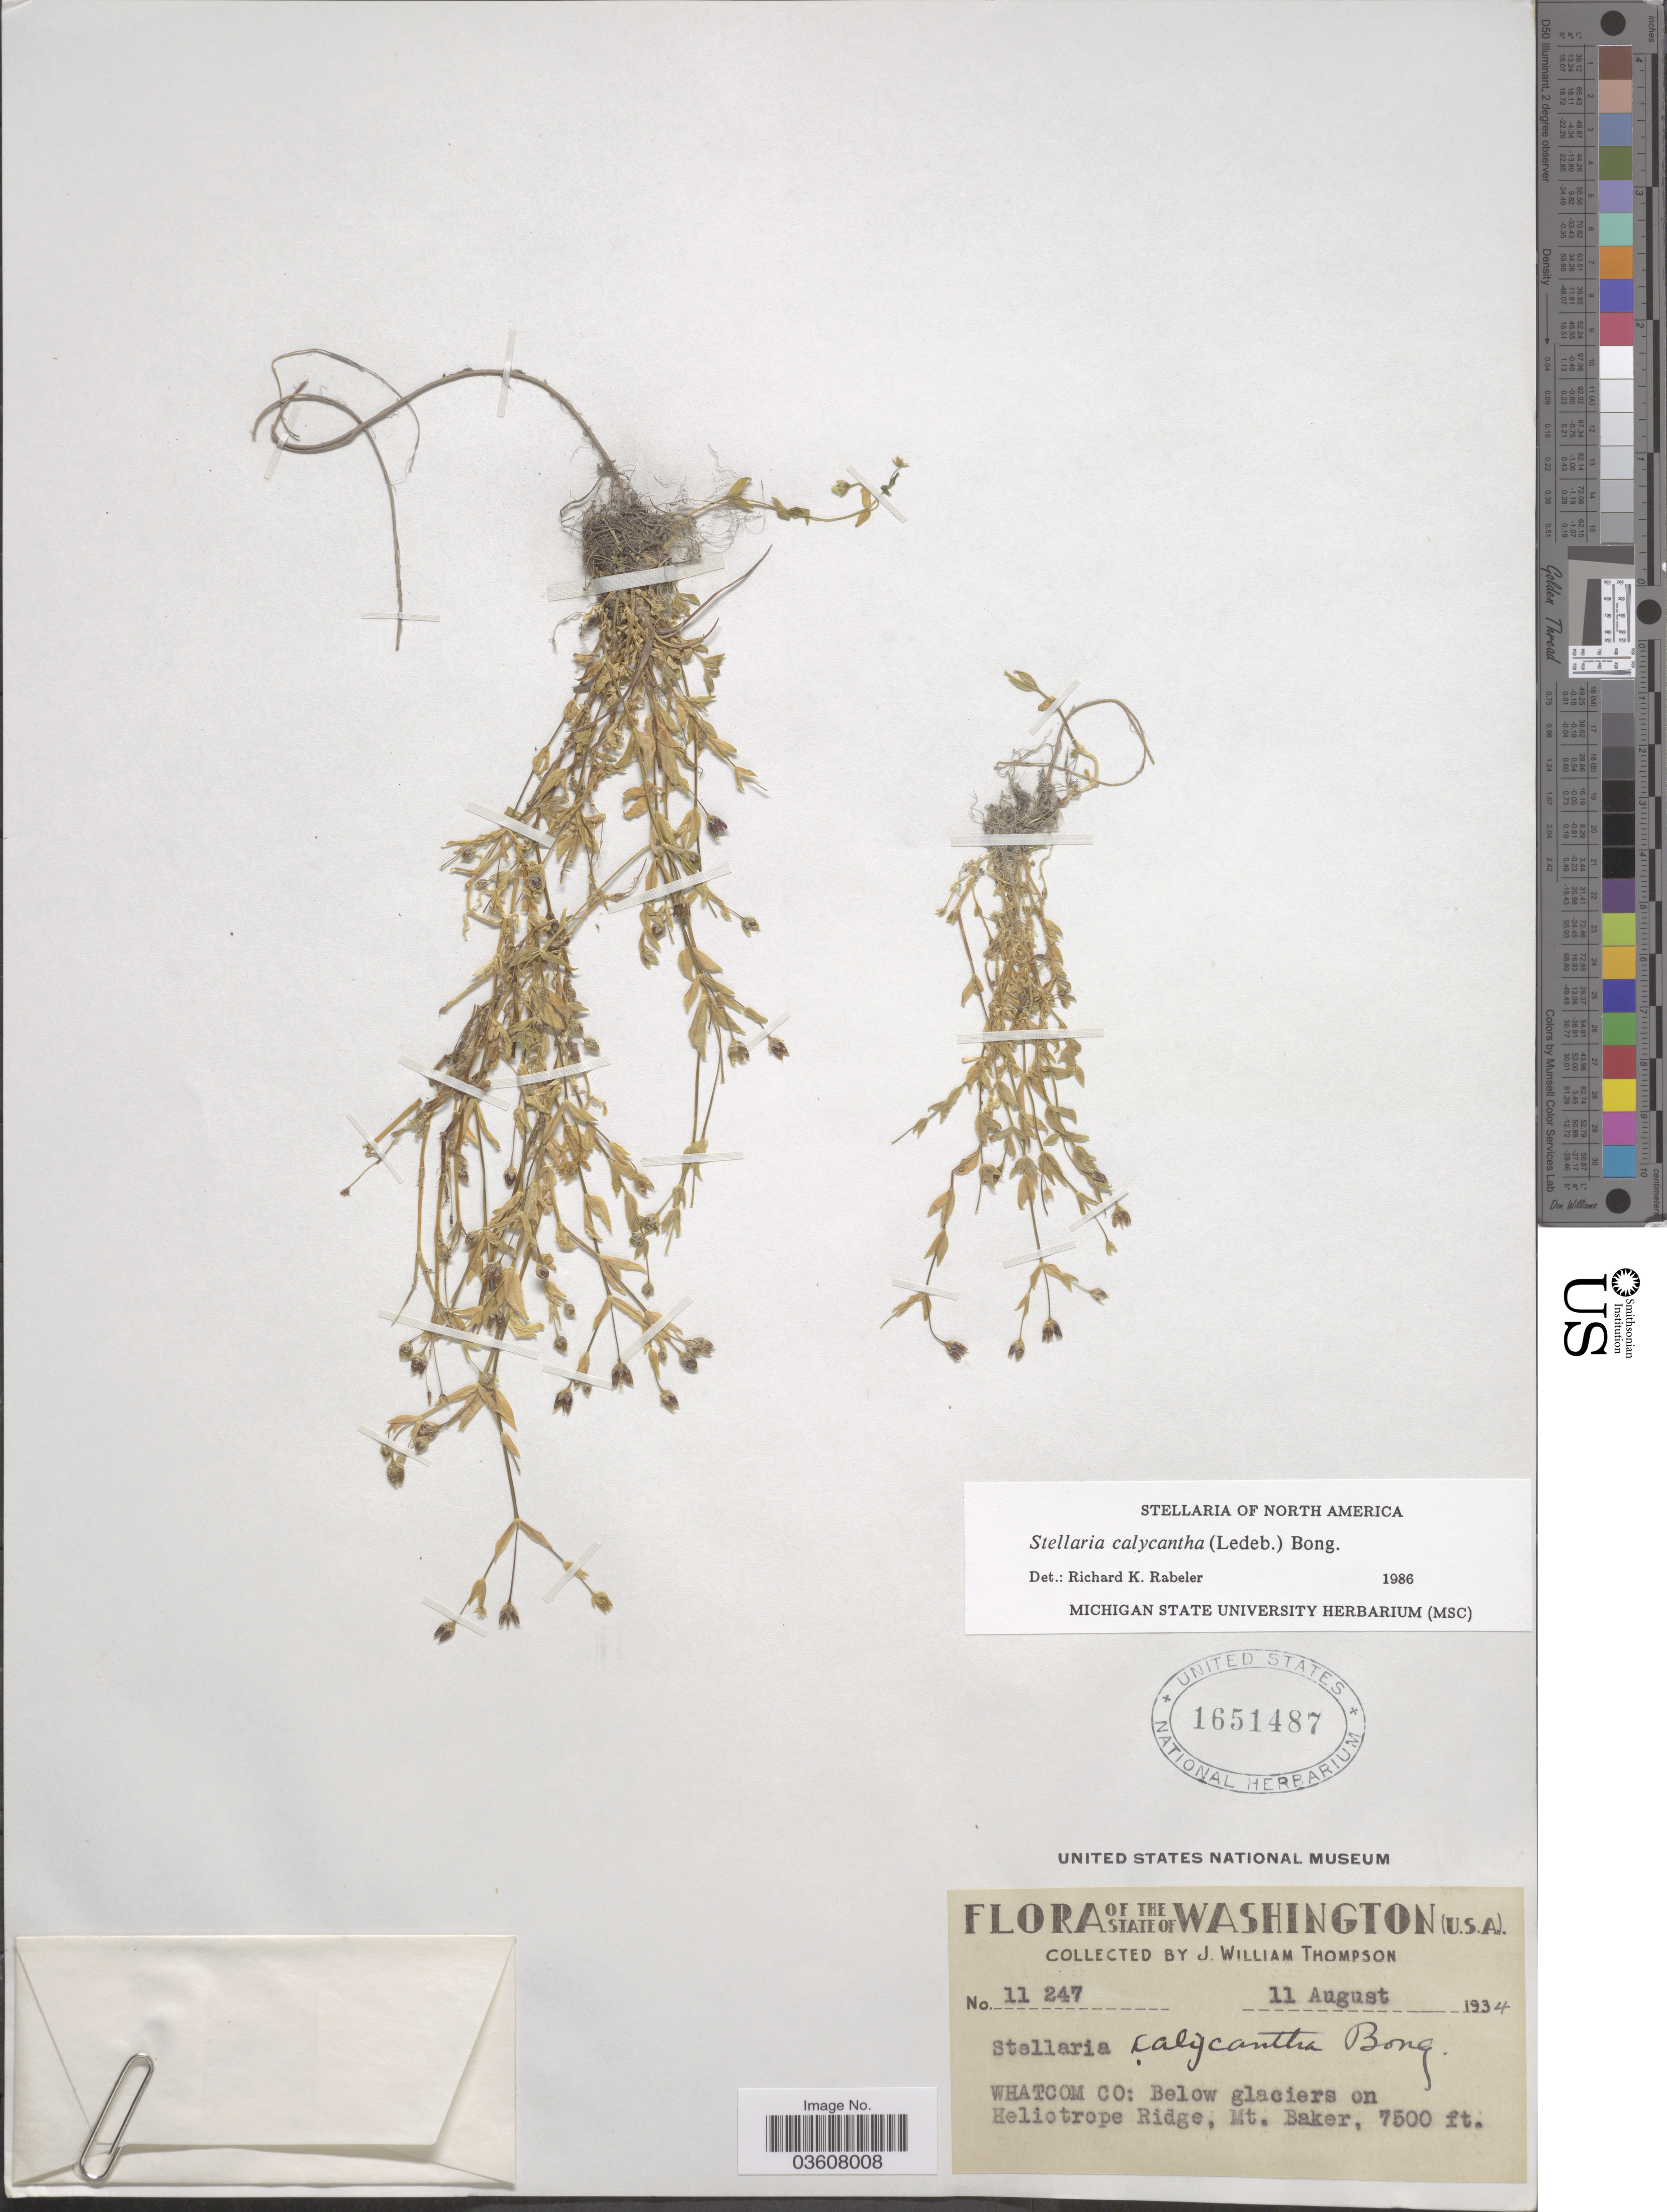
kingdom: Plantae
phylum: Tracheophyta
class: Magnoliopsida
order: Caryophyllales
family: Caryophyllaceae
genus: Stellaria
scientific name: Stellaria calycantha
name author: (Ledeb.) Bong.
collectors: J. W. Thompson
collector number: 11247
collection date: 1934-08-11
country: United States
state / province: Washington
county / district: Whitman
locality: Whatcom Co: Below glaciers on Heliotrope Ridge, Mt. Baker.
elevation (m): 2286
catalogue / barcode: US 1651487